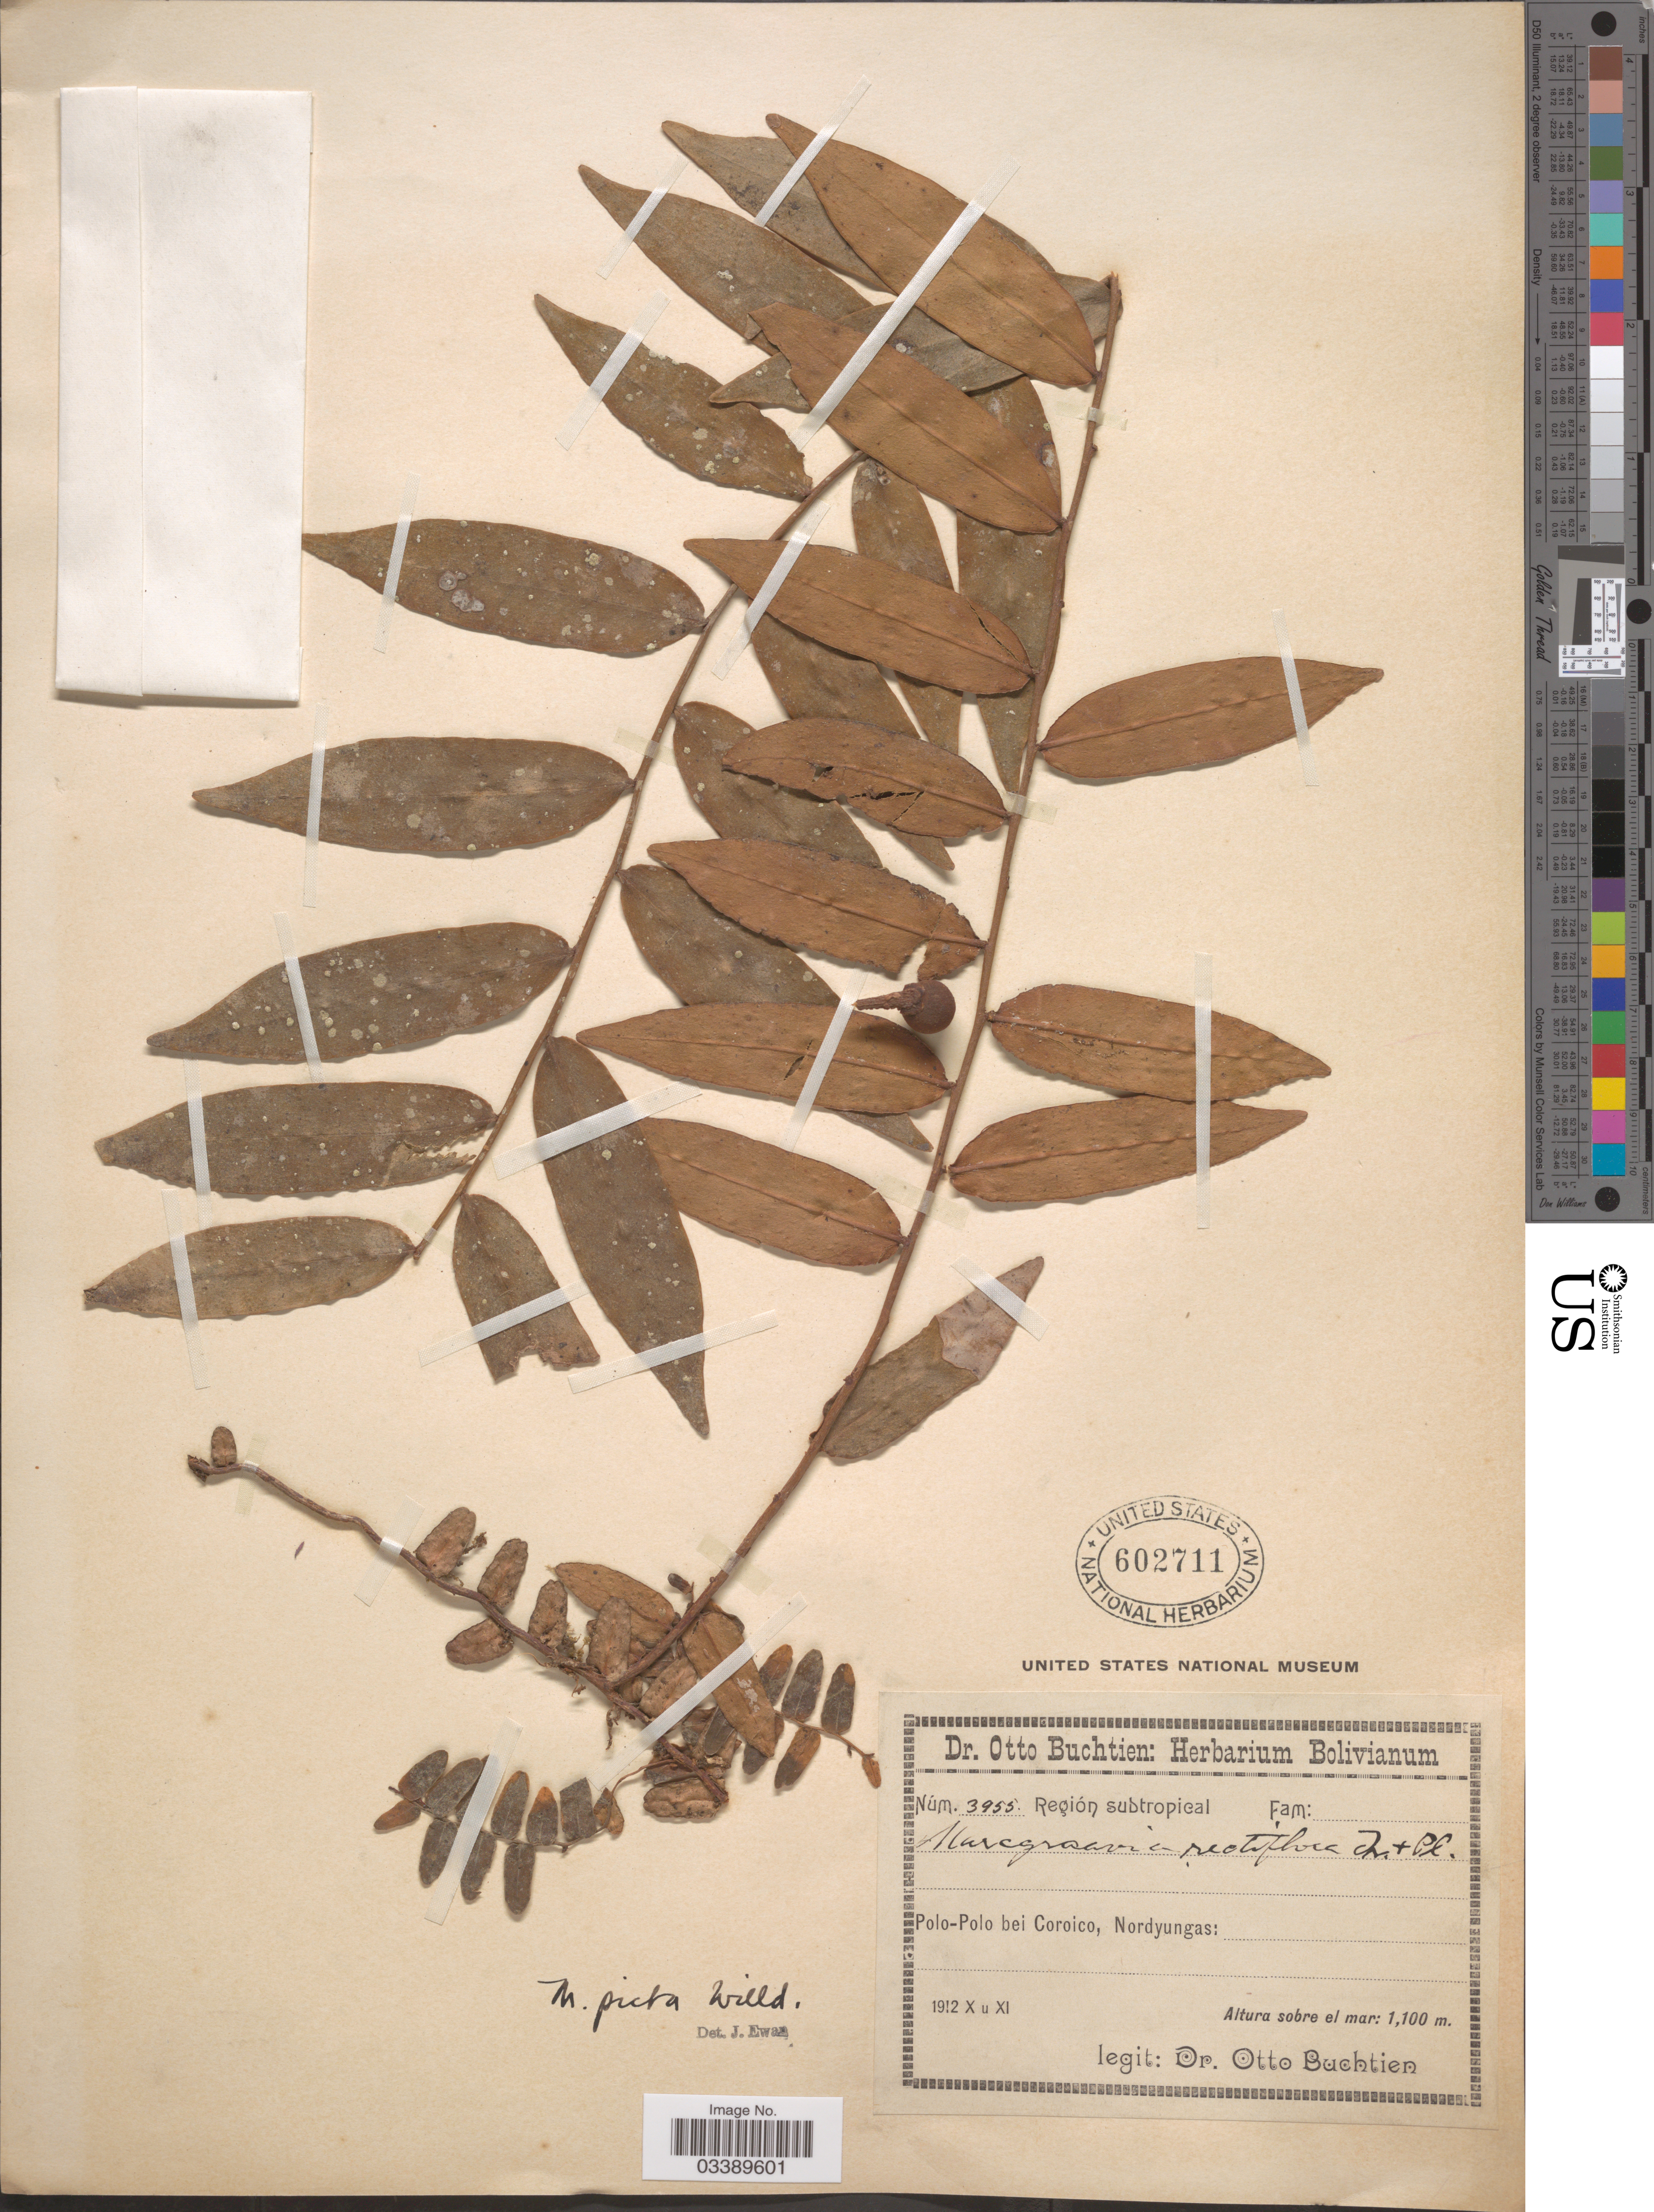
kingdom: Plantae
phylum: Tracheophyta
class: Magnoliopsida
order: Ericales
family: Marcgraviaceae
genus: Marcgravia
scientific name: Marcgravia picta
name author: Willd.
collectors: O. Buchtien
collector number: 3955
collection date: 1912-10/1912-11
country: Bolivia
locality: Región subtropical. Polo-Polo bei Coroico, Nordyungas.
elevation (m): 1100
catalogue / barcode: US 602711